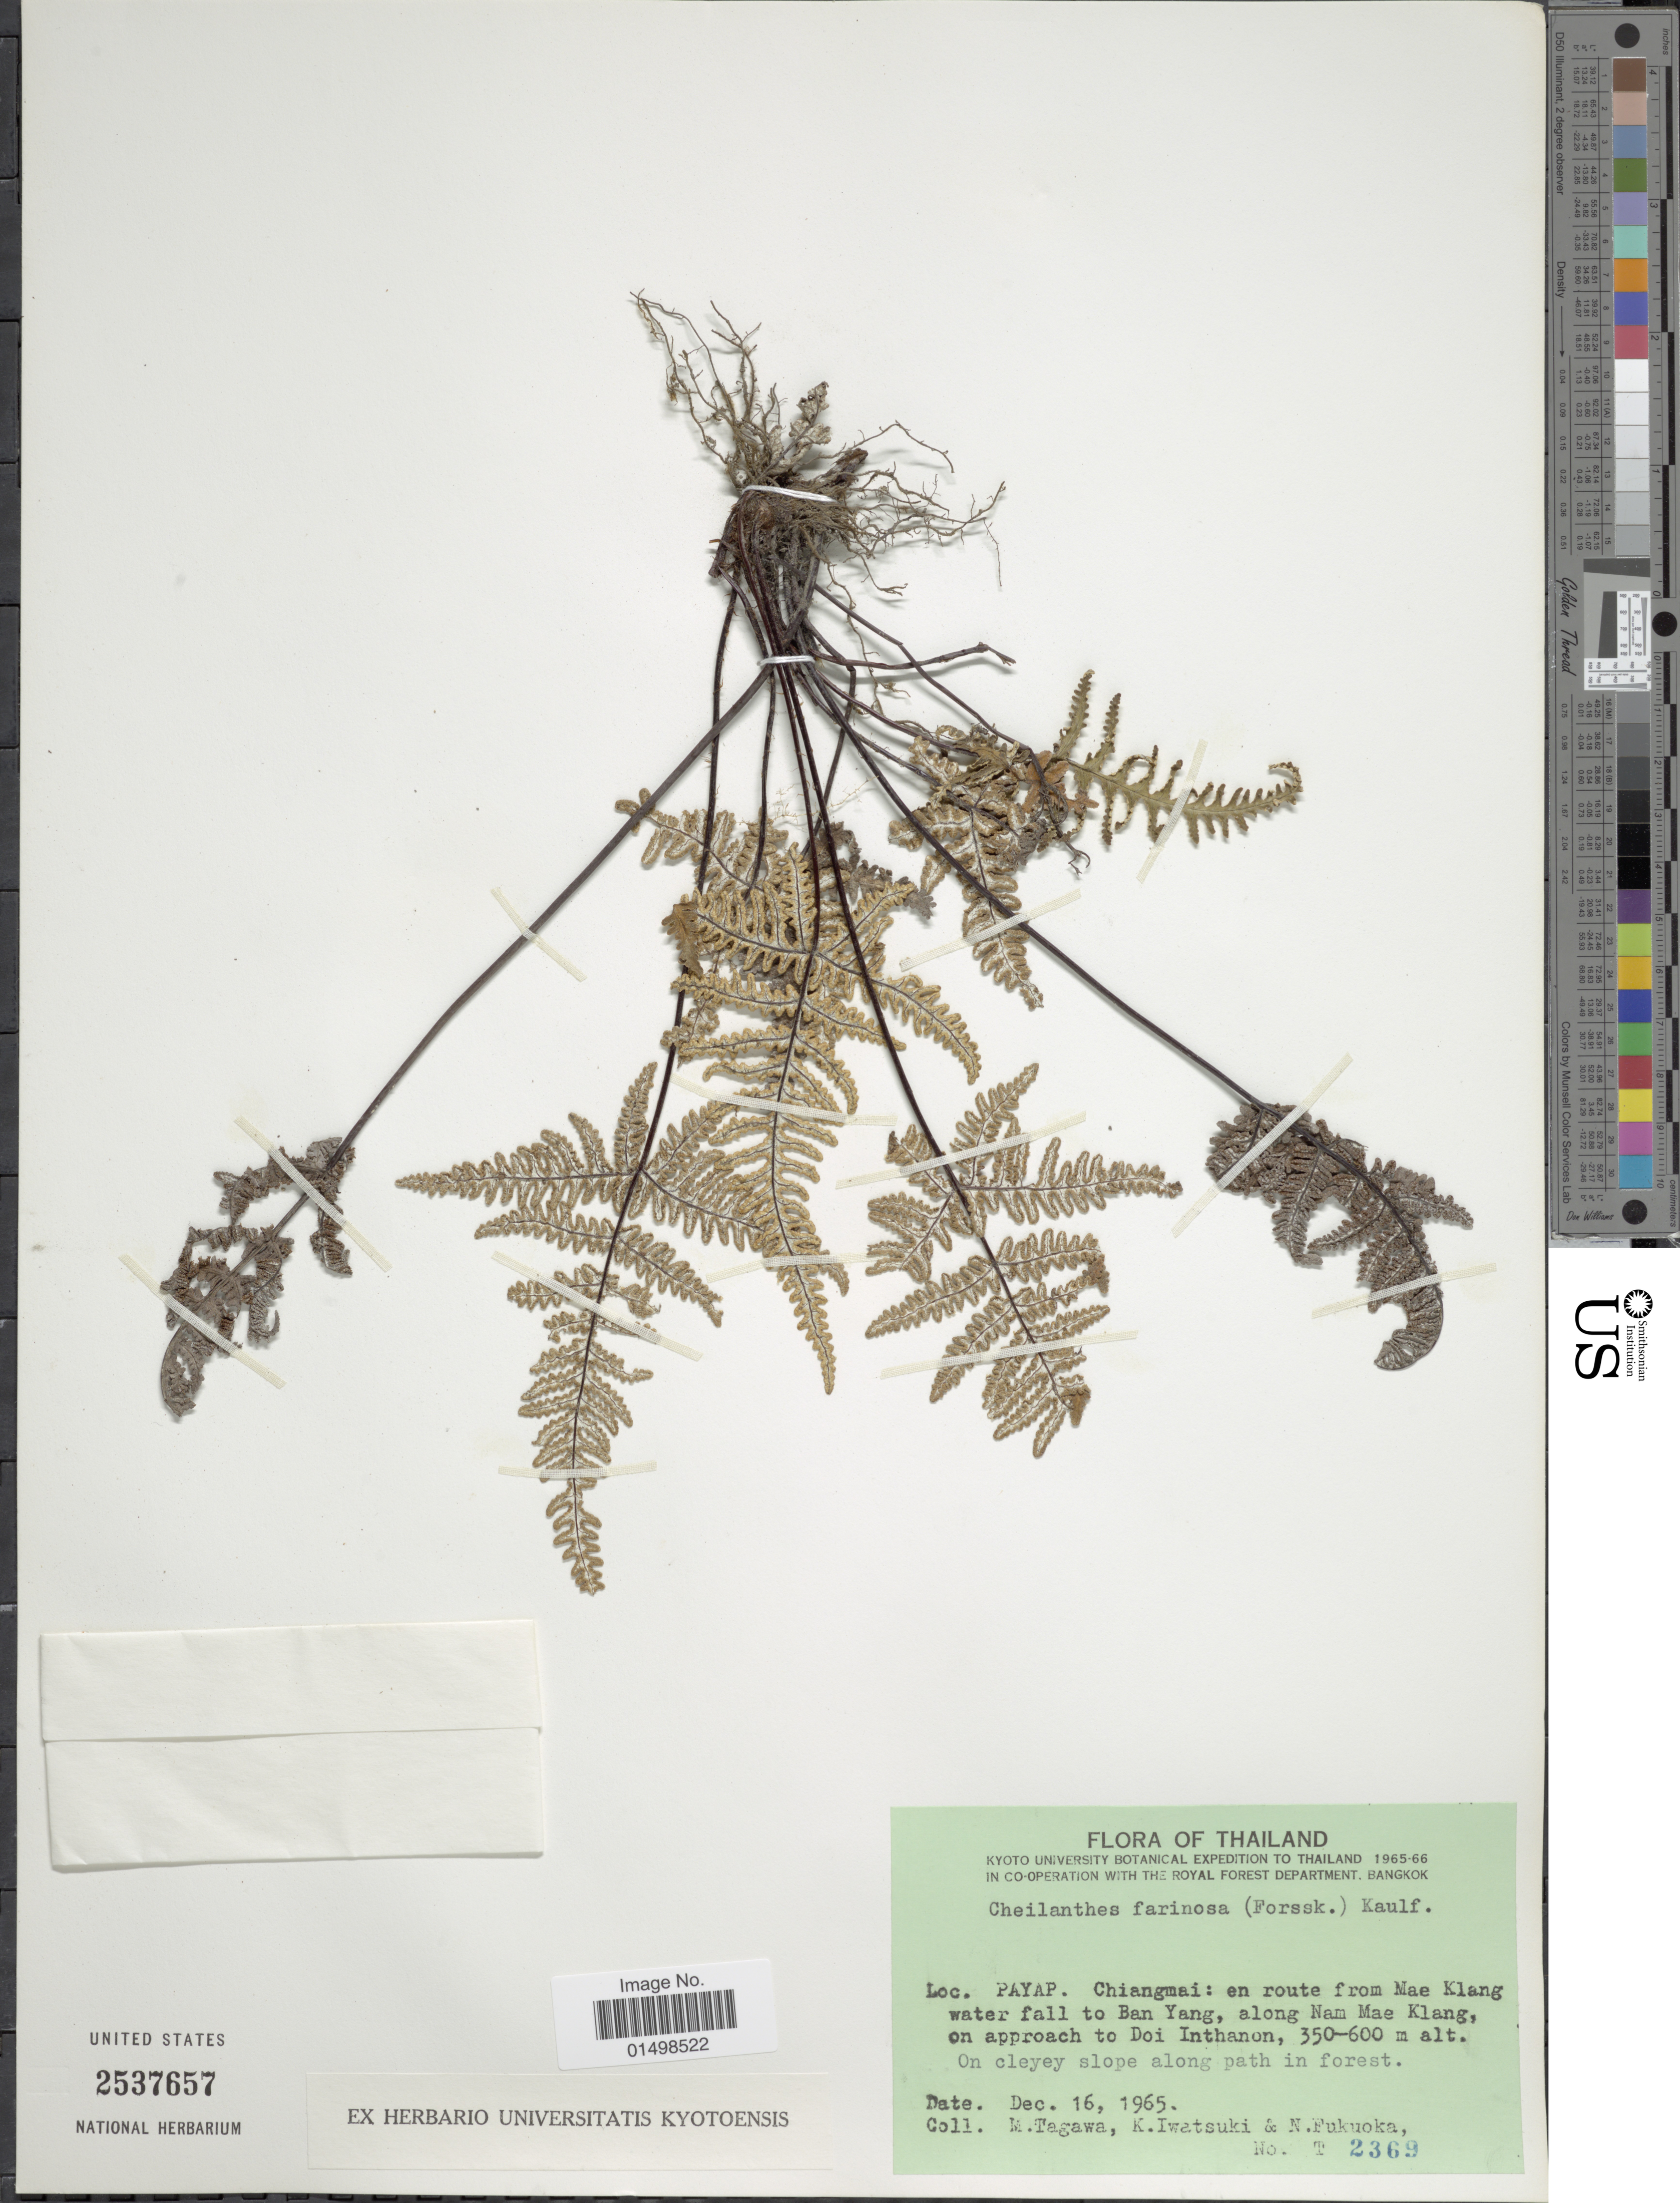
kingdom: Plantae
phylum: Tracheophyta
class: Polypodiopsida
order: Polypodiales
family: Pteridaceae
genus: Aleuritopteris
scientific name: Aleuritopteris farinosa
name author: (Forssk.) Fée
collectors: M. Tagawa, K. Iwatsuki & N. Fukuoka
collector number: T2369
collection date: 1965-12-19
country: Thailand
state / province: Chiang Mai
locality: Flora of Thailand, Payap. Chiangmai: en route from Nae Klang water fall to Ban Yang, along Nam Mae Klang, on approach to Doi Inthanon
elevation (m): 350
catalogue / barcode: US 2537657